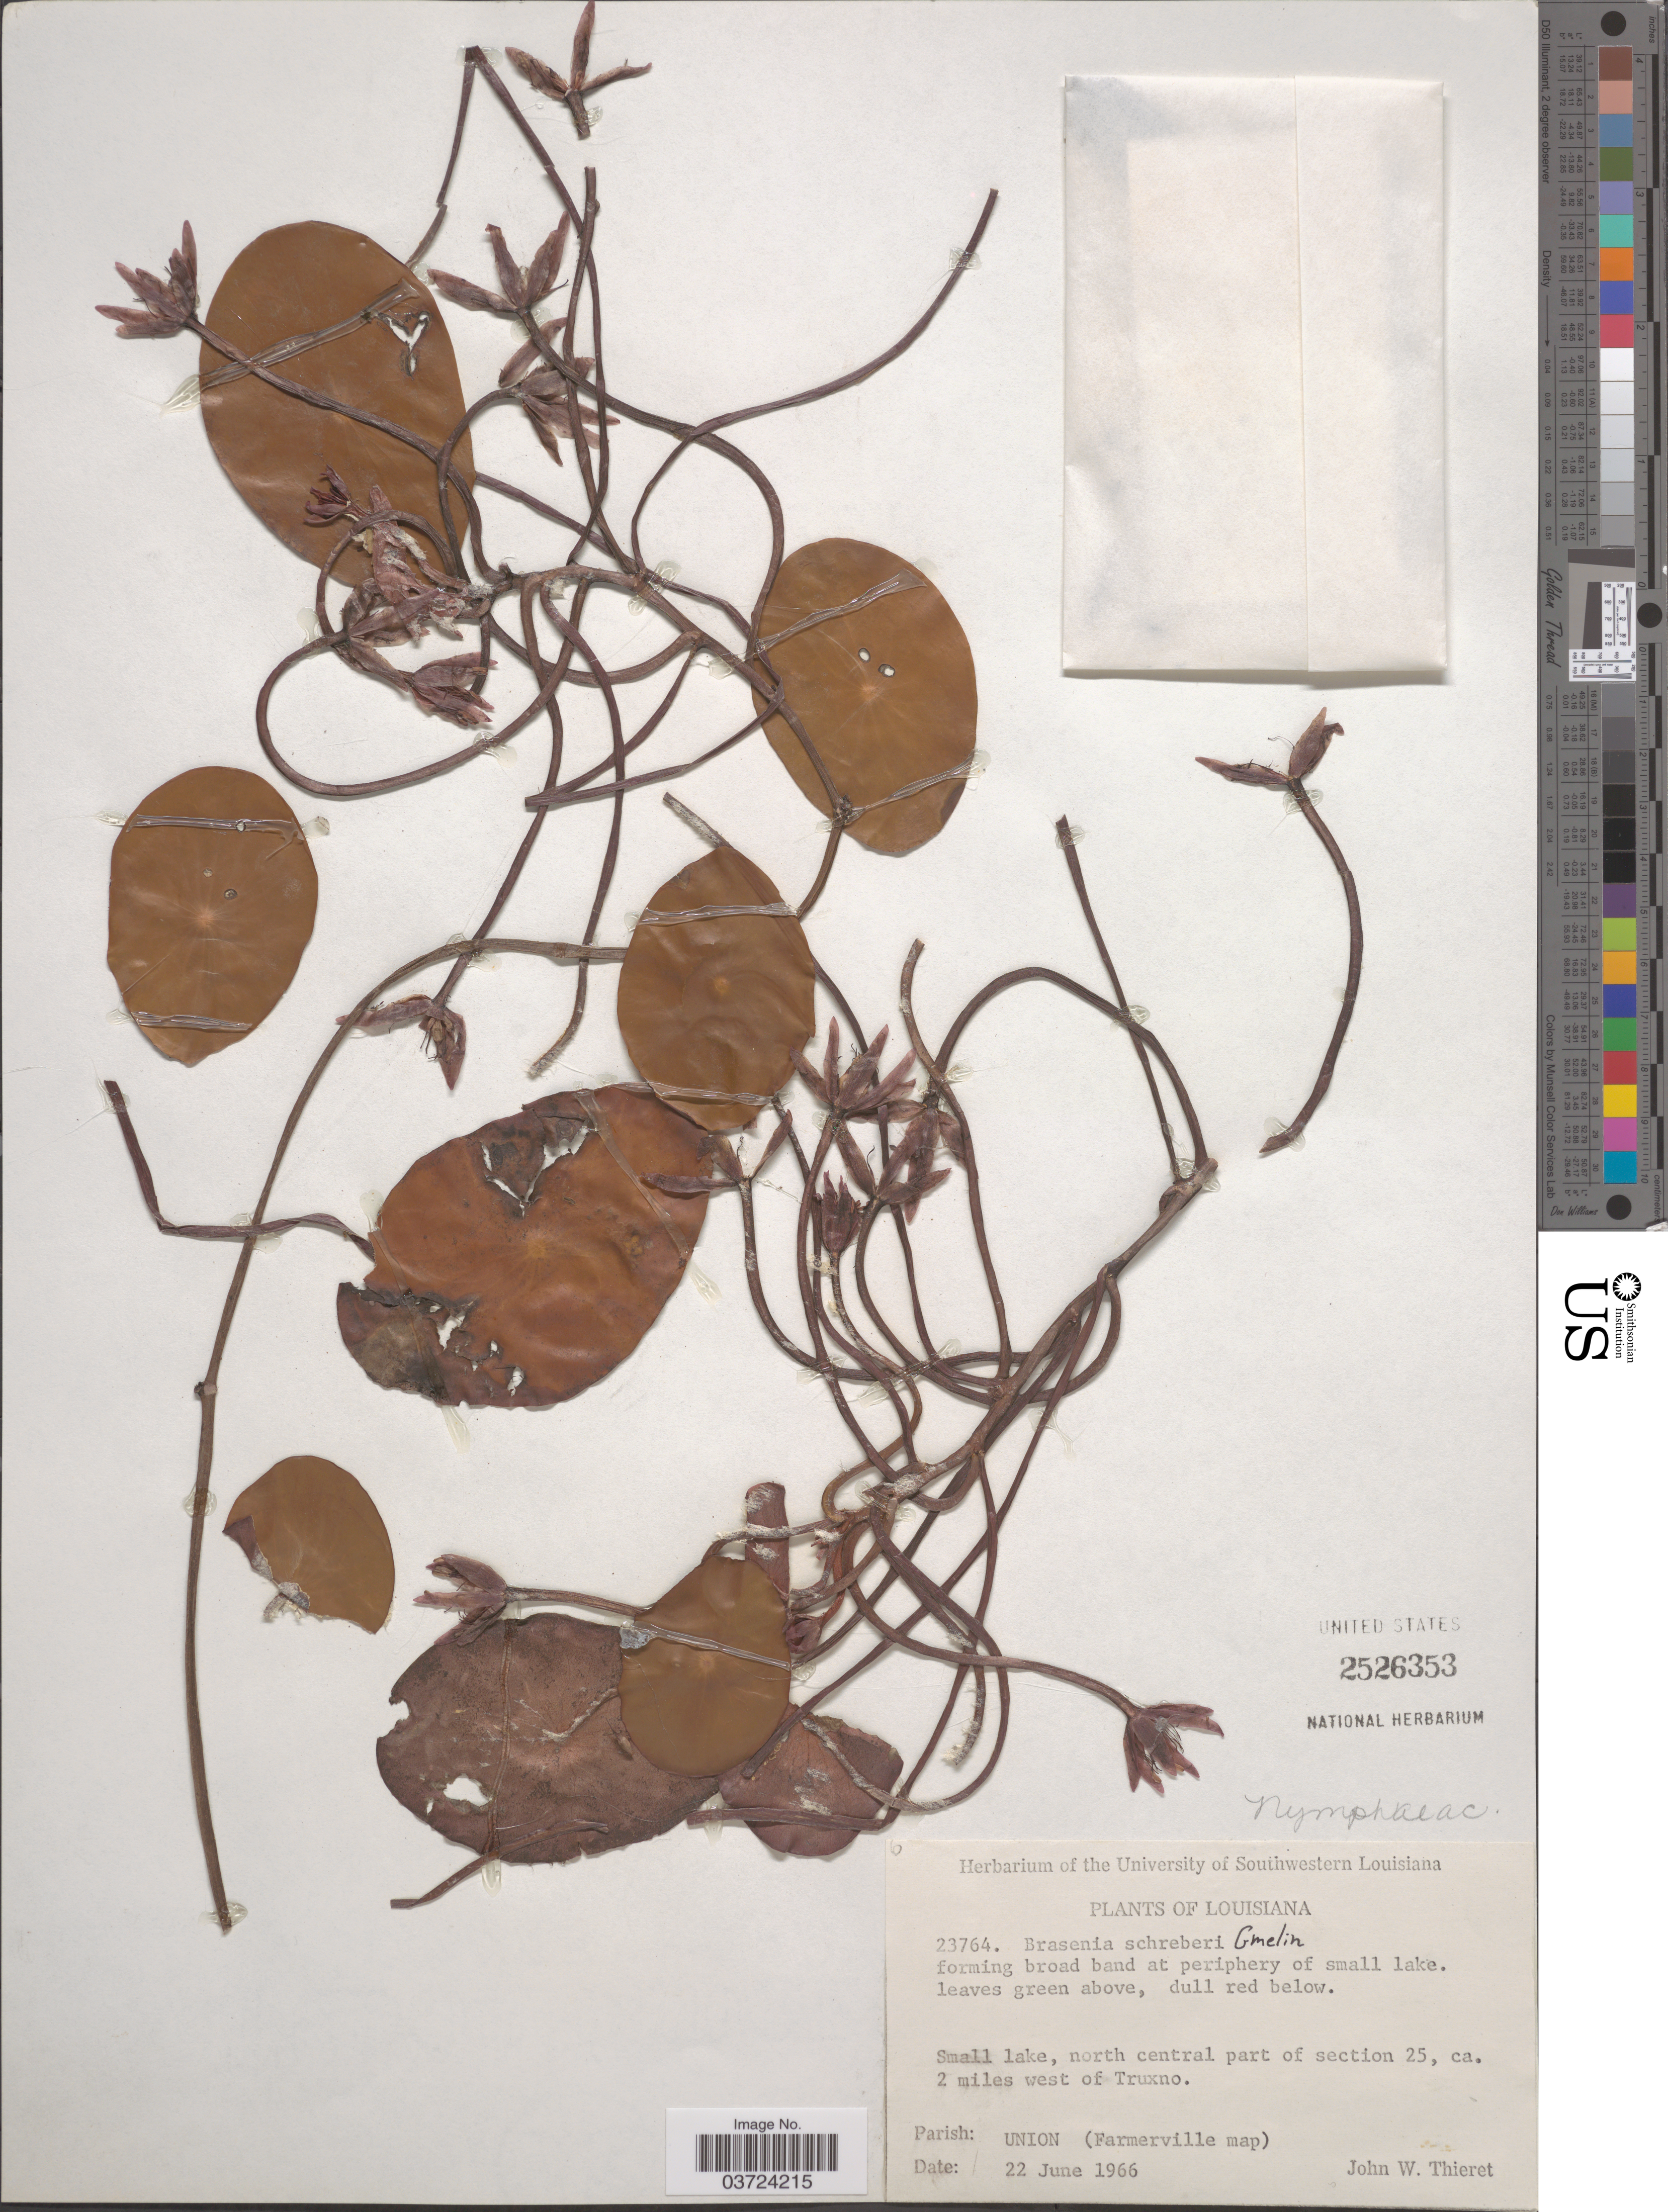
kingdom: Plantae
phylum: Tracheophyta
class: Magnoliopsida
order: Nymphaeales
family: Cabombaceae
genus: Brasenia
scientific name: Brasenia schreberi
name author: J.F. Gmel.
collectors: J. W. Thieret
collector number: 23764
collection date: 1966-06-22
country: United States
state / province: Louisiana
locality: Small lake, north central part of section 25, ca. 2 miles west of Truxno. Parish: Union (Farmerville map).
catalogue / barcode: US 2526353